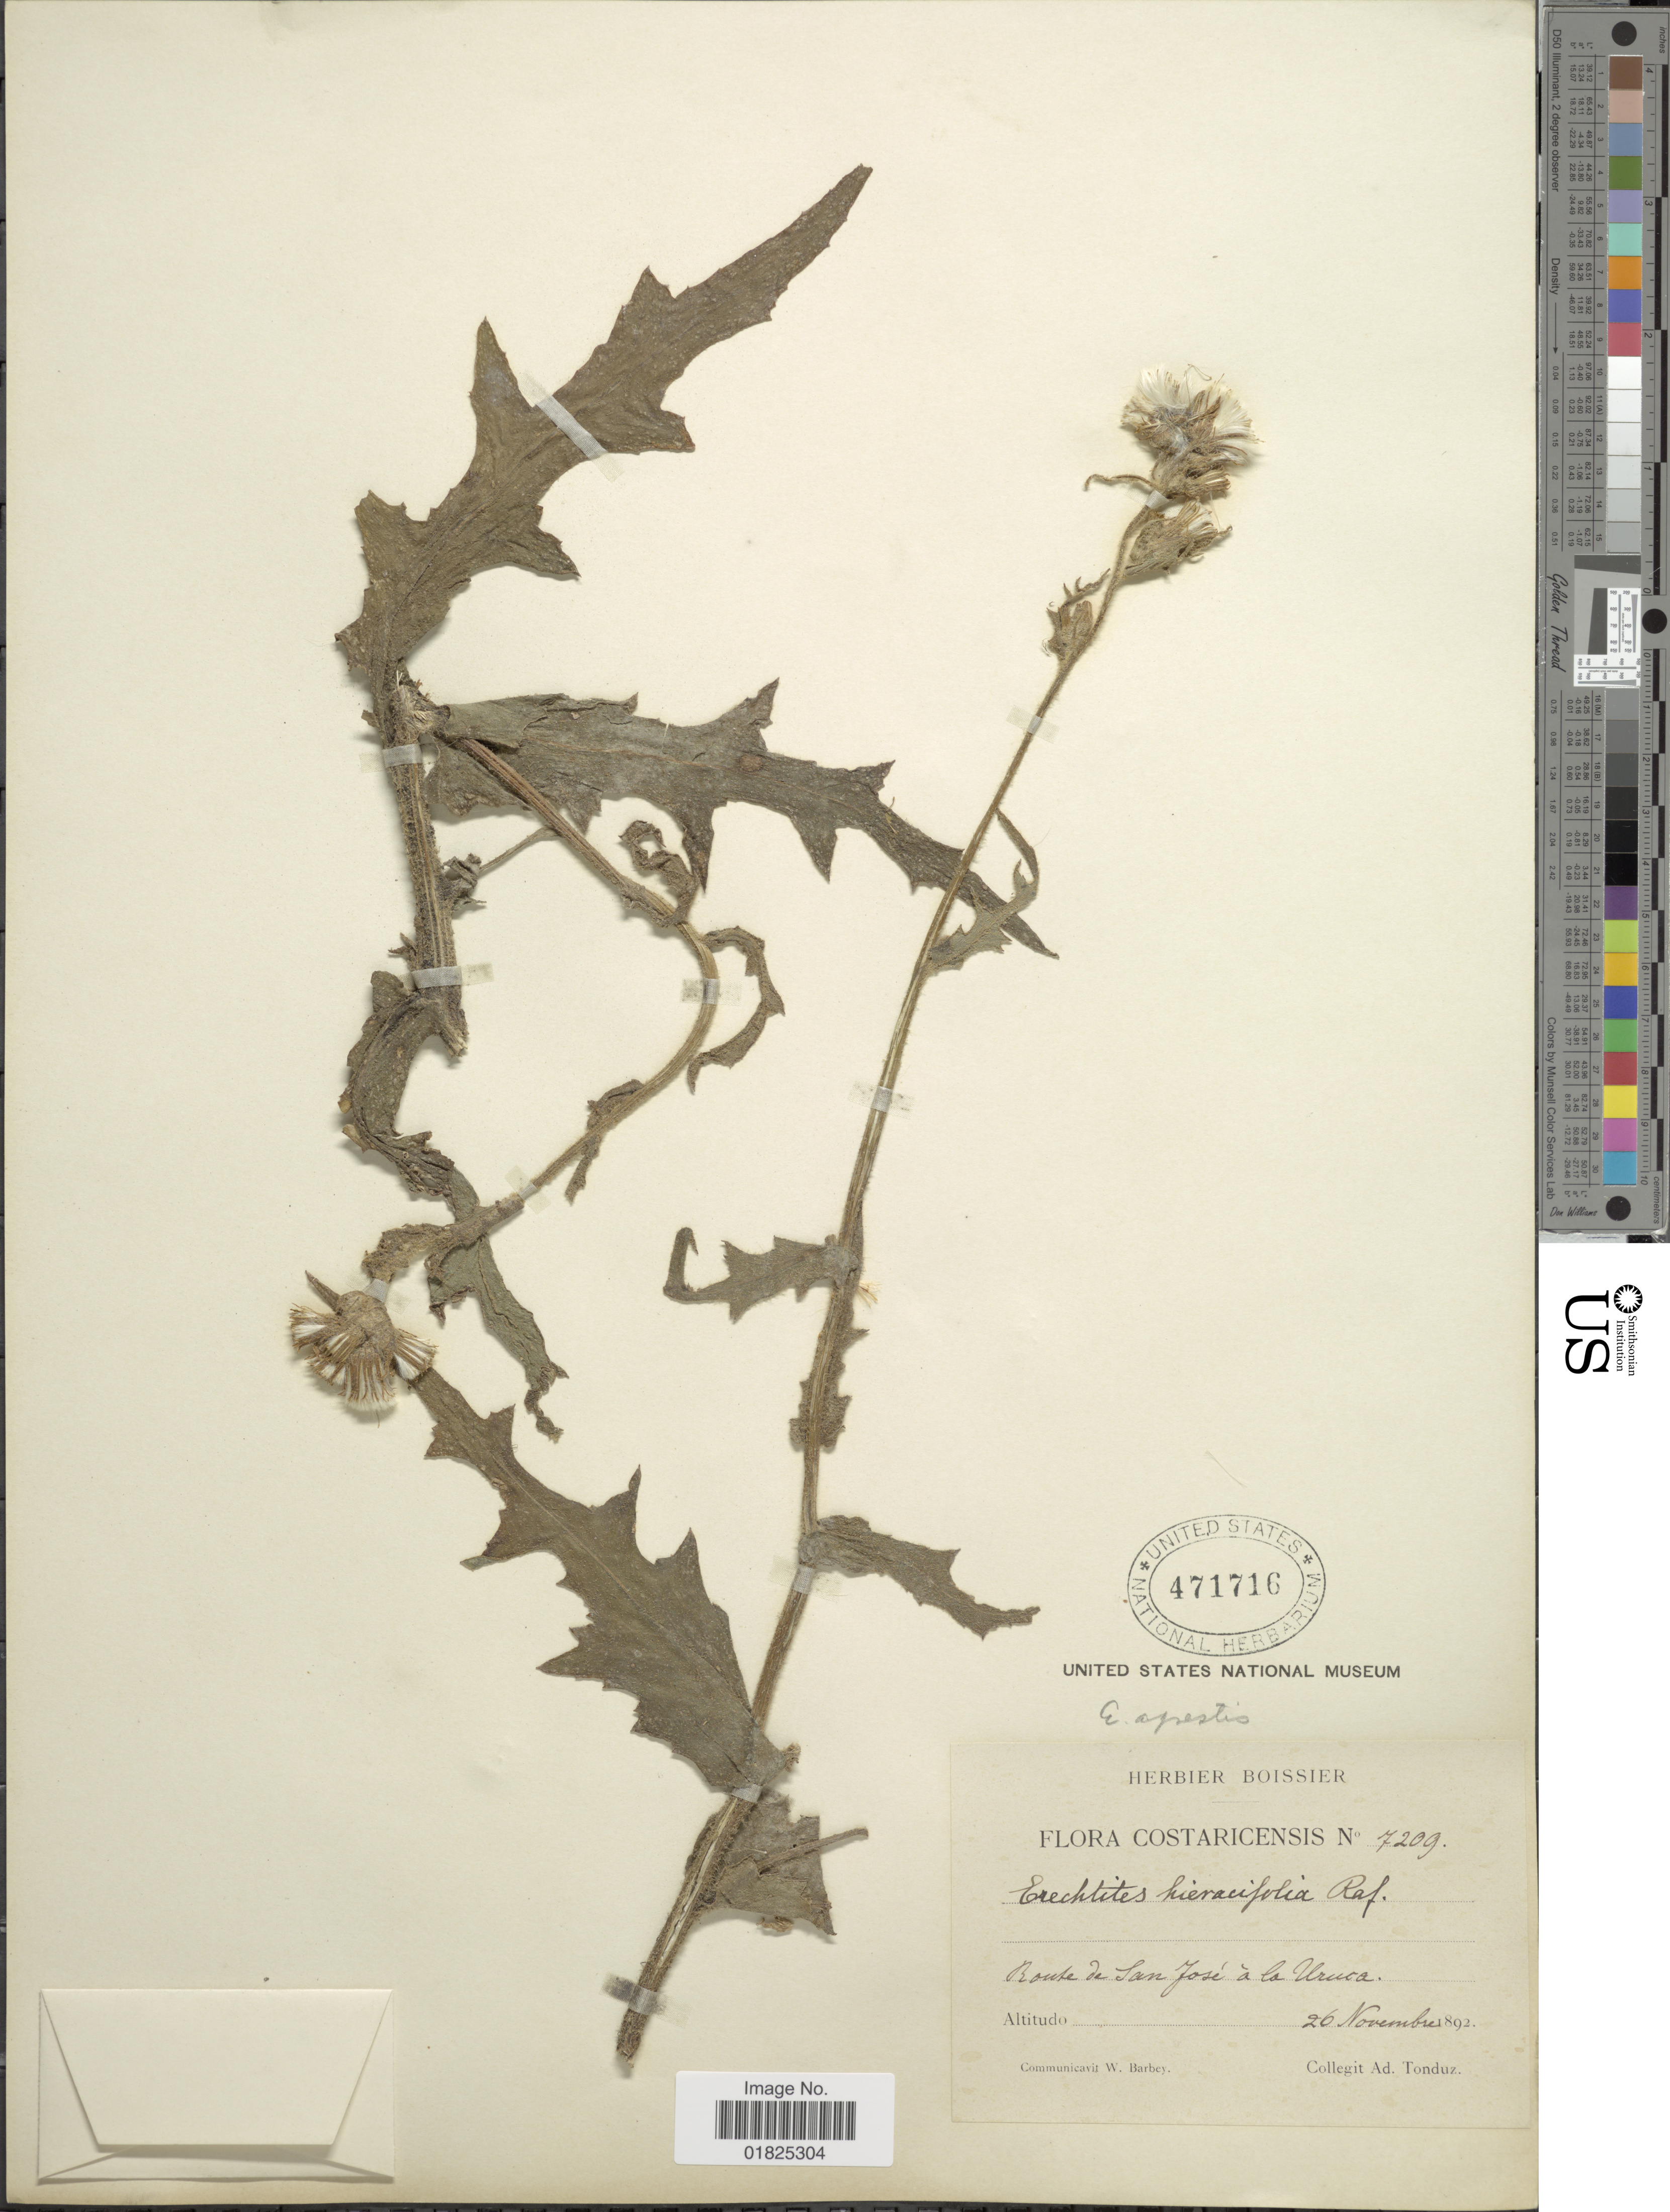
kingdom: Plantae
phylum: Tracheophyta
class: Magnoliopsida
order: Asterales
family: Asteraceae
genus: Erechtites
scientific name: Erechtites hieraciifolius var. cacaliodes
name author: (Fisch. ex Spreng.) Less. ex Griseb.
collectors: A. Tonduz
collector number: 7209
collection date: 1892-11-26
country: Costa Rica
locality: Route de San Jose a la Uruca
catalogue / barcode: US 471716